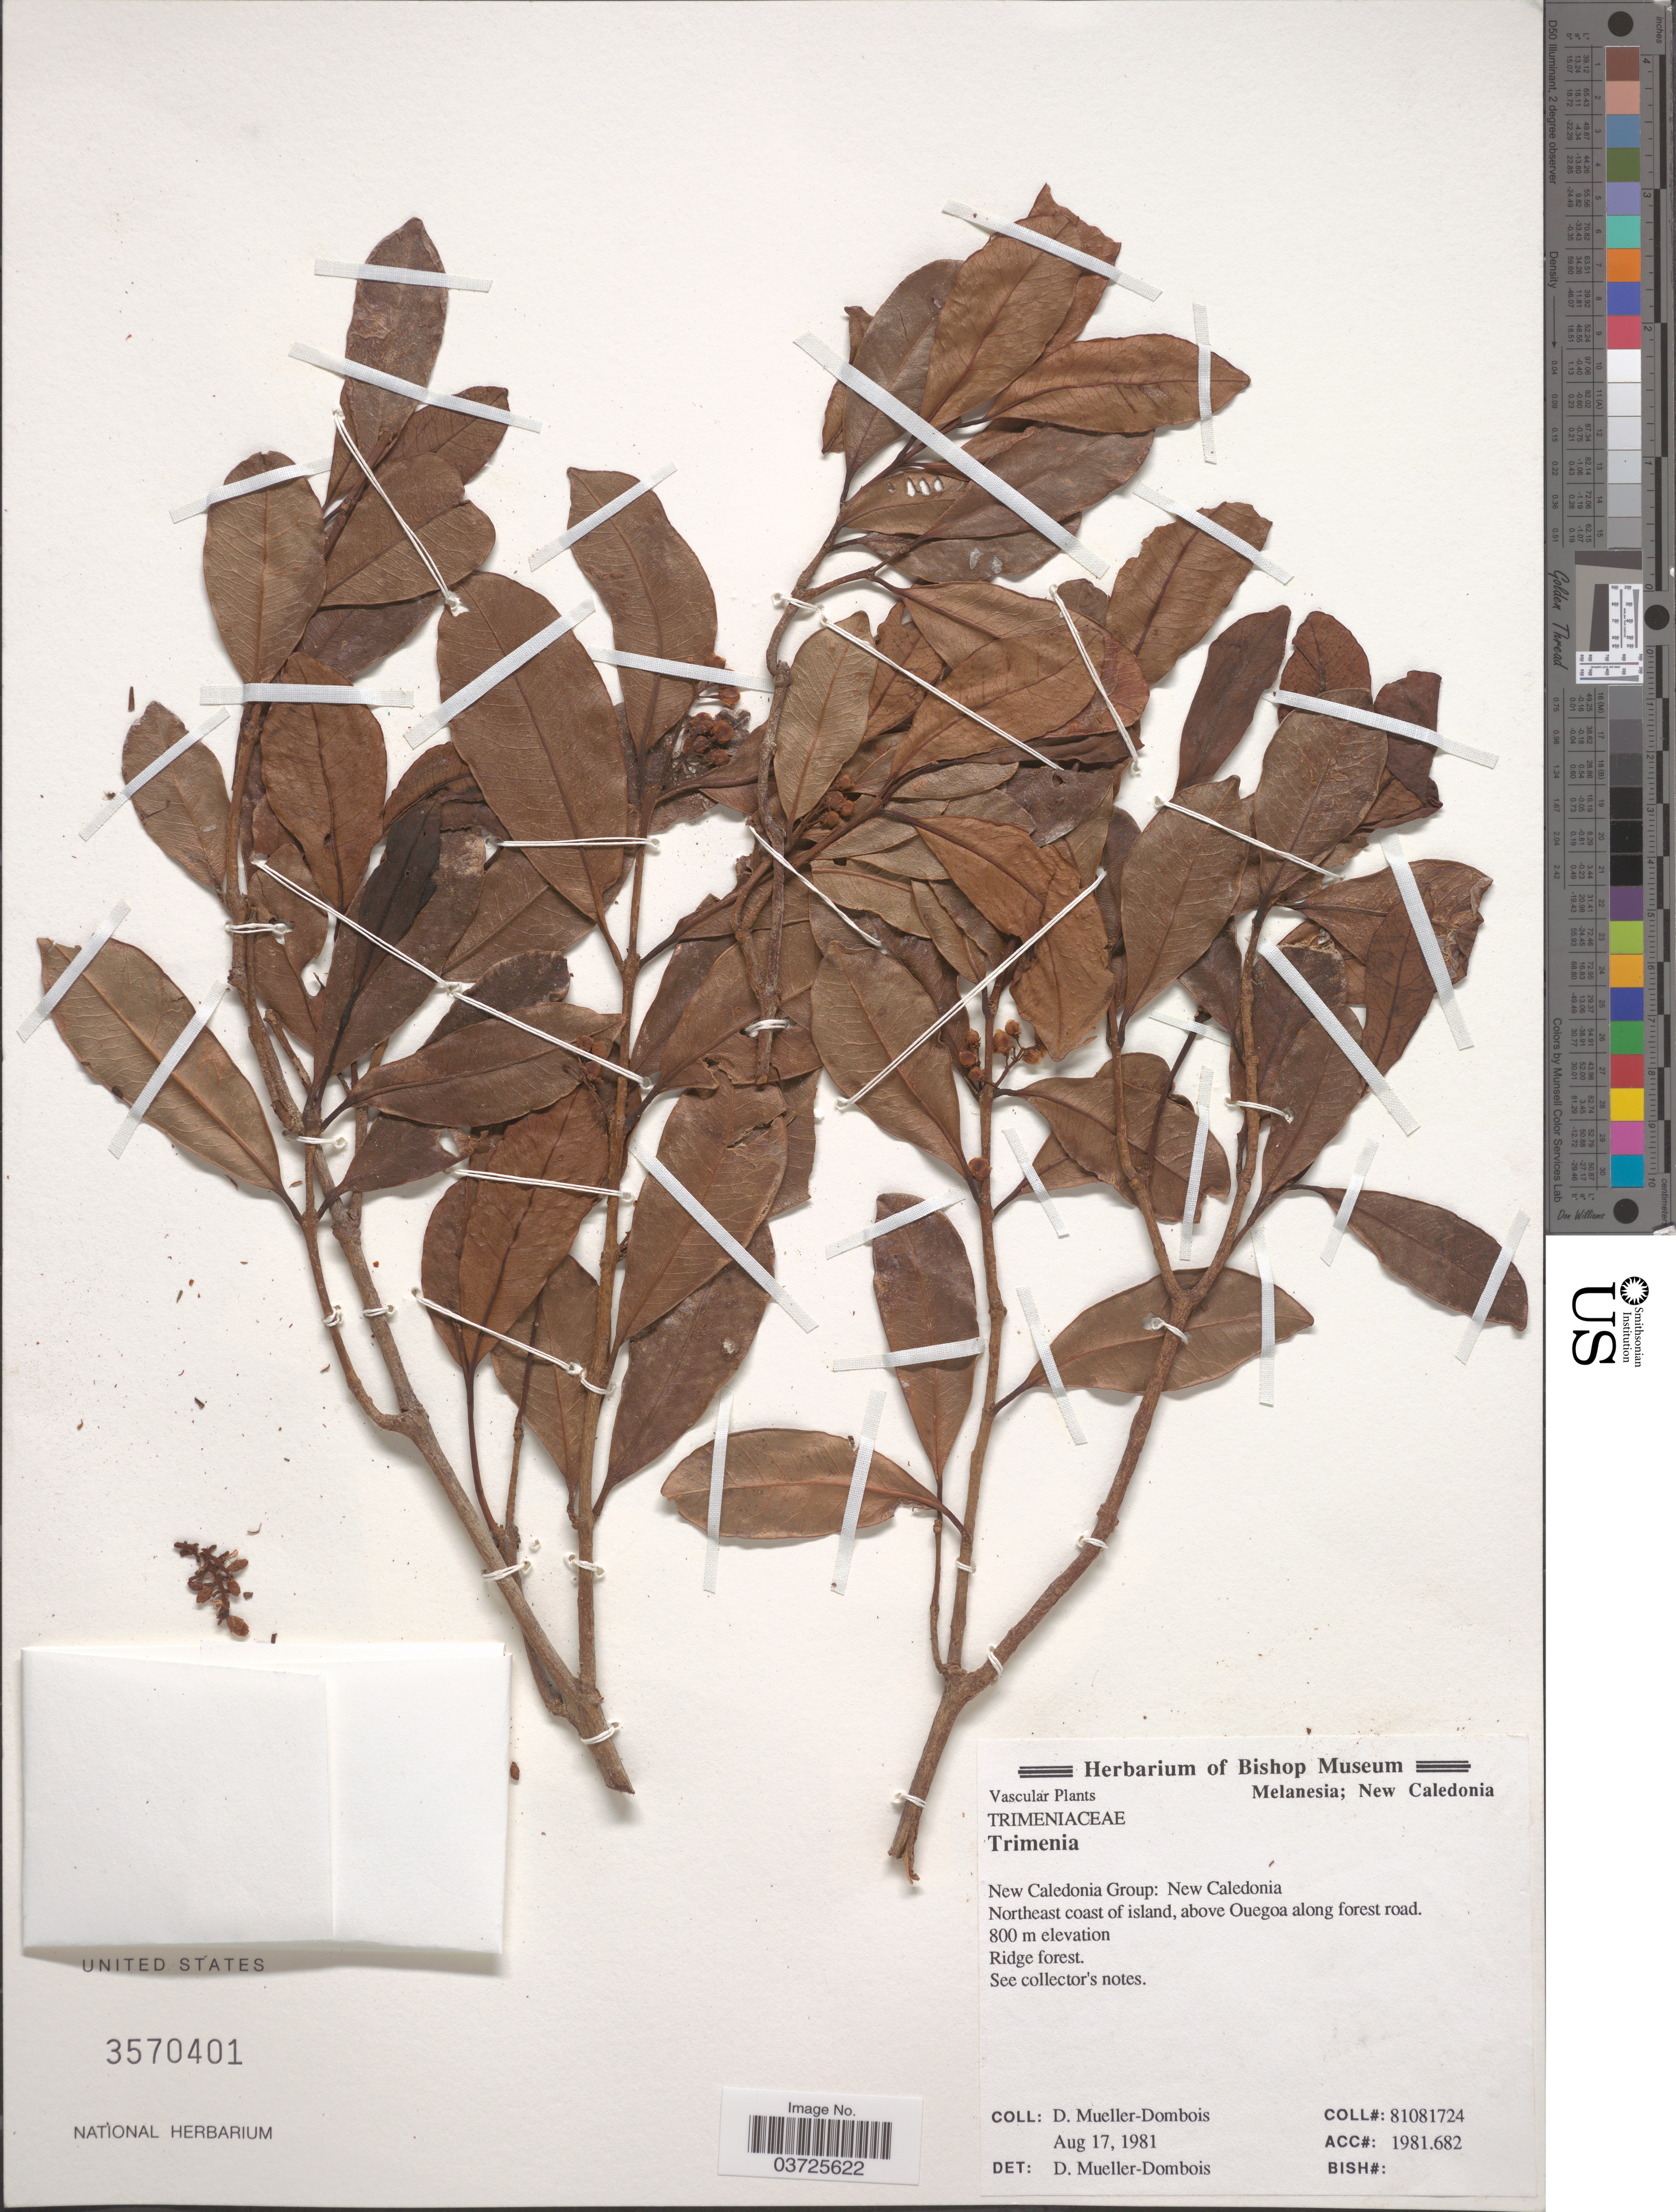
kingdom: Plantae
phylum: Tracheophyta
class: Magnoliopsida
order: Austrobaileyales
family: Trimeniaceae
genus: Trimenia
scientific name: Trimenia sp.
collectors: D. Mueller-Dombois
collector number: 81081724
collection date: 1981-08-17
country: New Caledonia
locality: New Caledonia Group: New Caledonia. Northeast coast of island, above Ouegoa along forest road.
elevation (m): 800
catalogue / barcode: US 2570401